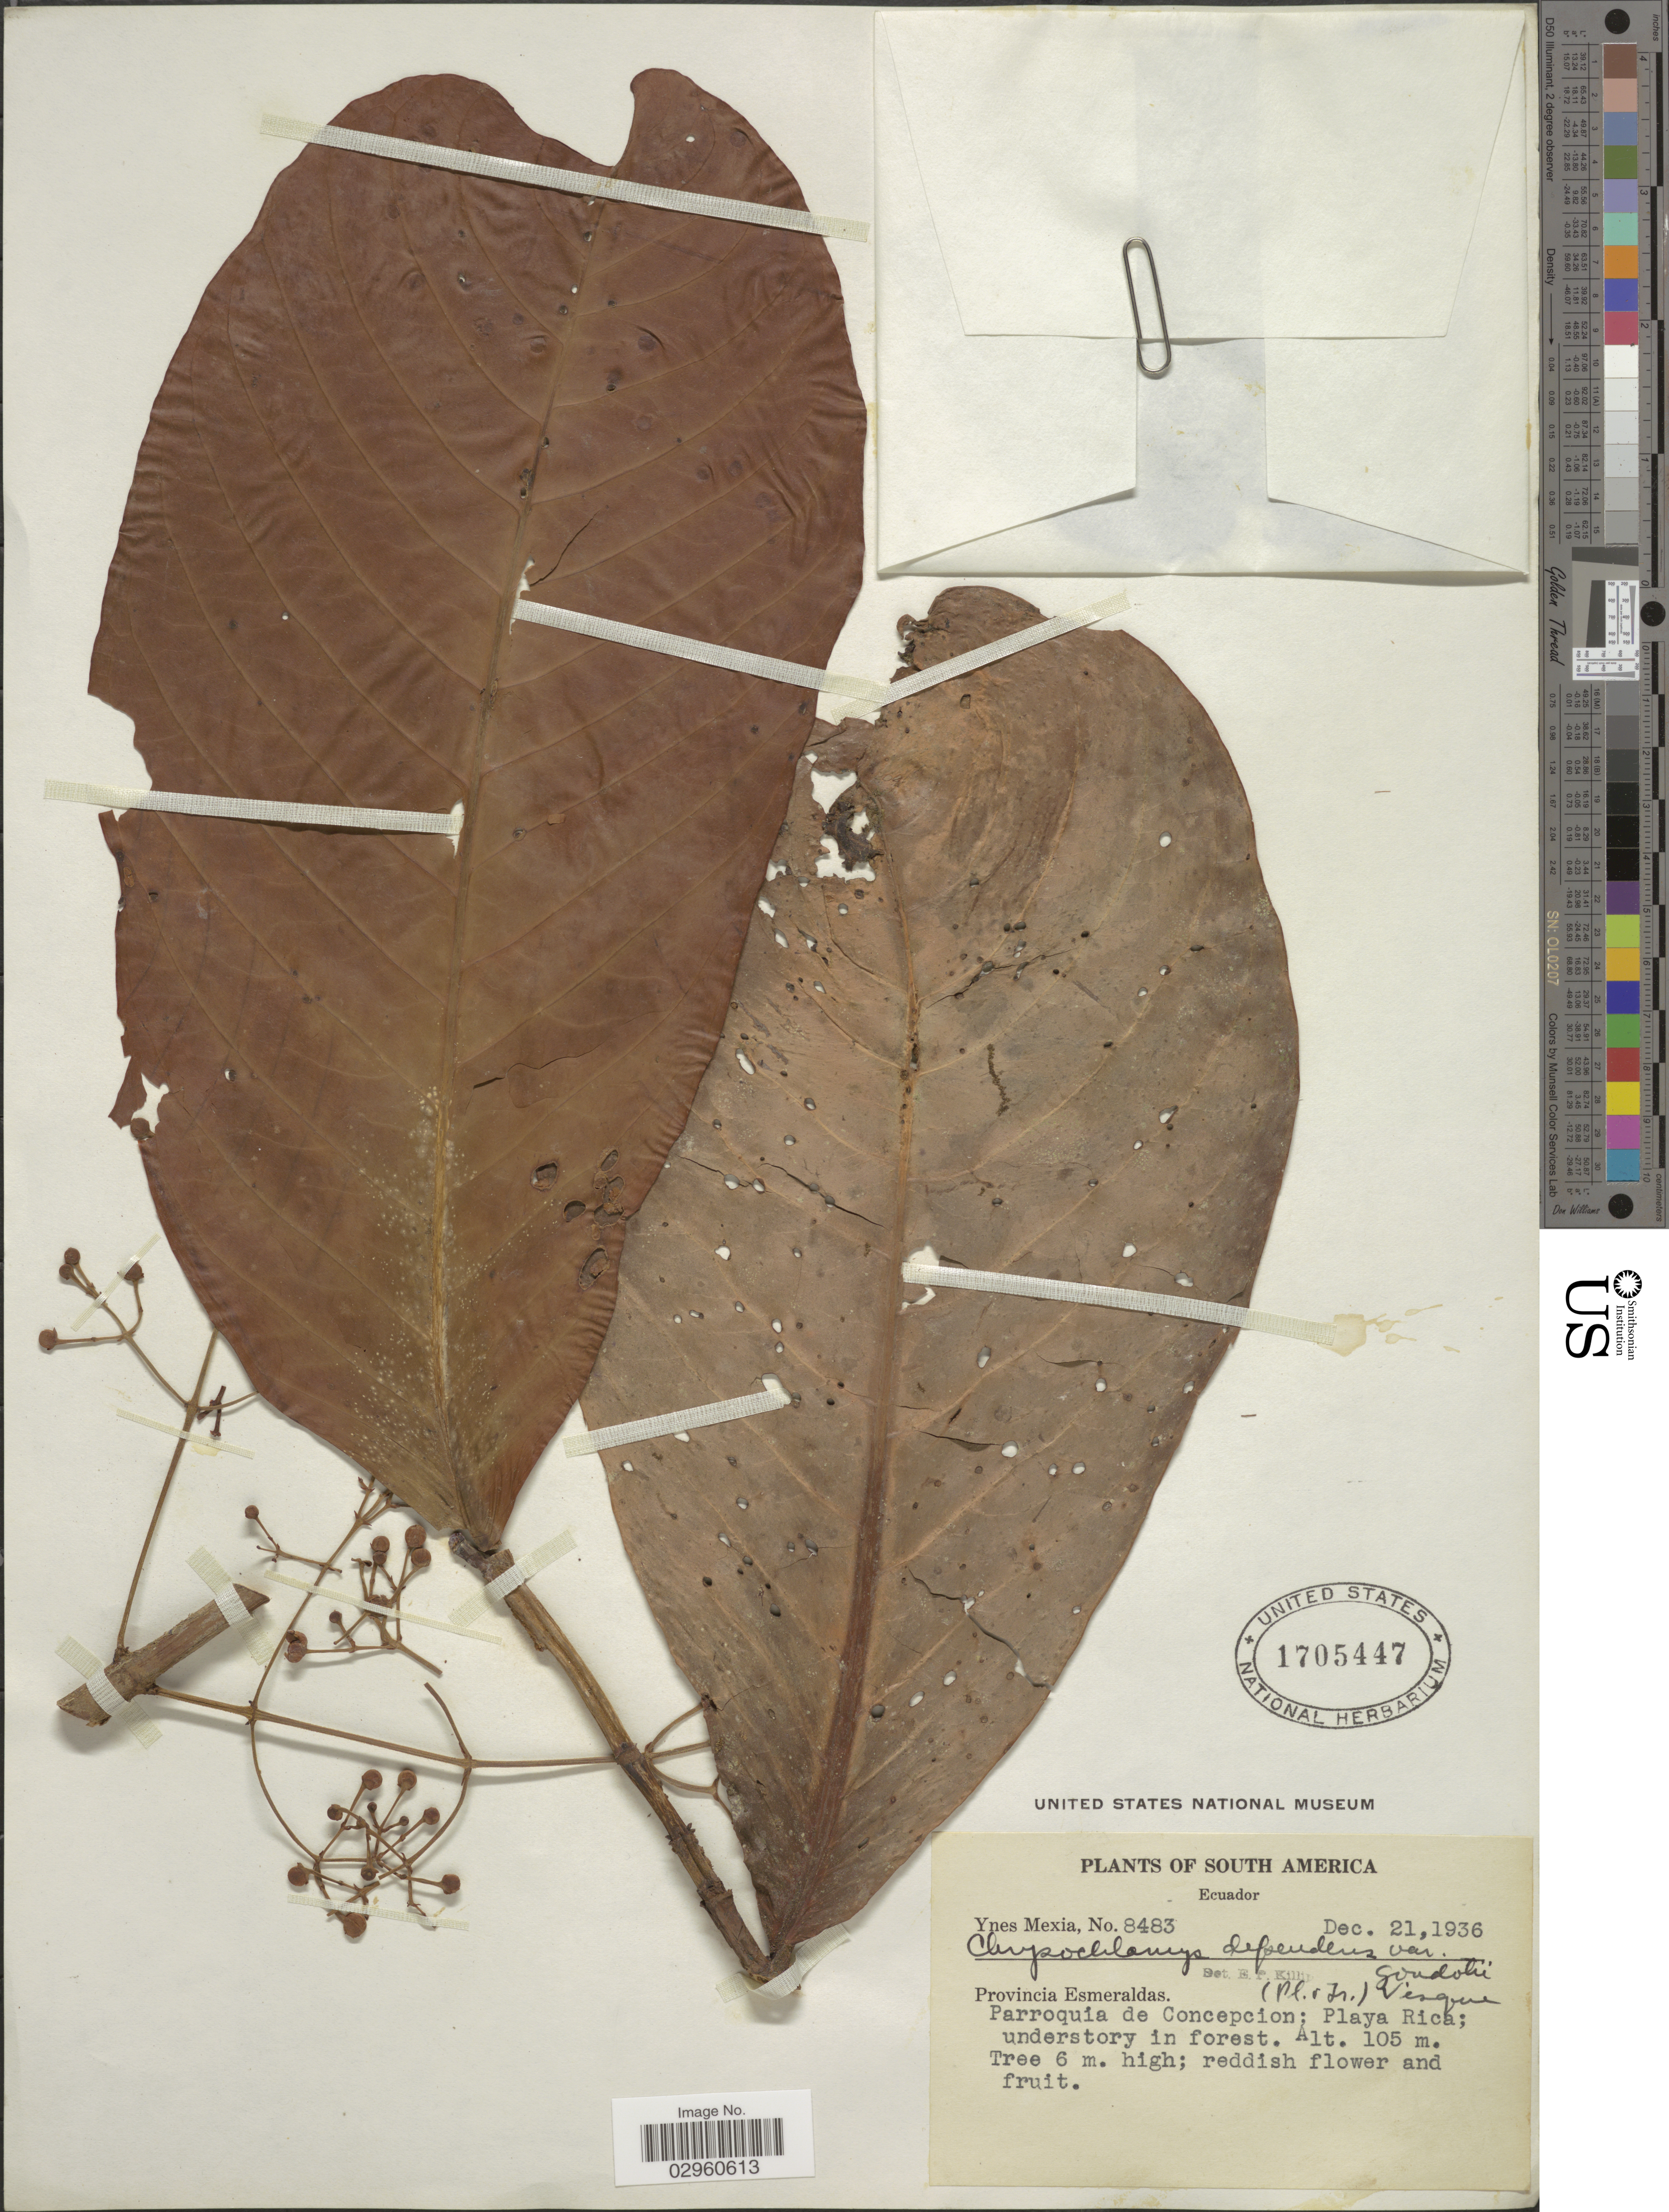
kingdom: Plantae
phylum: Tracheophyta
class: Magnoliopsida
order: Malpighiales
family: Clusiaceae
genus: Chrysochlamys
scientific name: Chrysochlamys dependens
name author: Planch. & Triana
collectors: Y. Mexia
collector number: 8483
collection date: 1936-03-21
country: Ecuador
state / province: Esmeraldas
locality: Provincia Esmeraldas. Parroquia de Concepcion: Playa Rica.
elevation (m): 105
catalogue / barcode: US 1705447